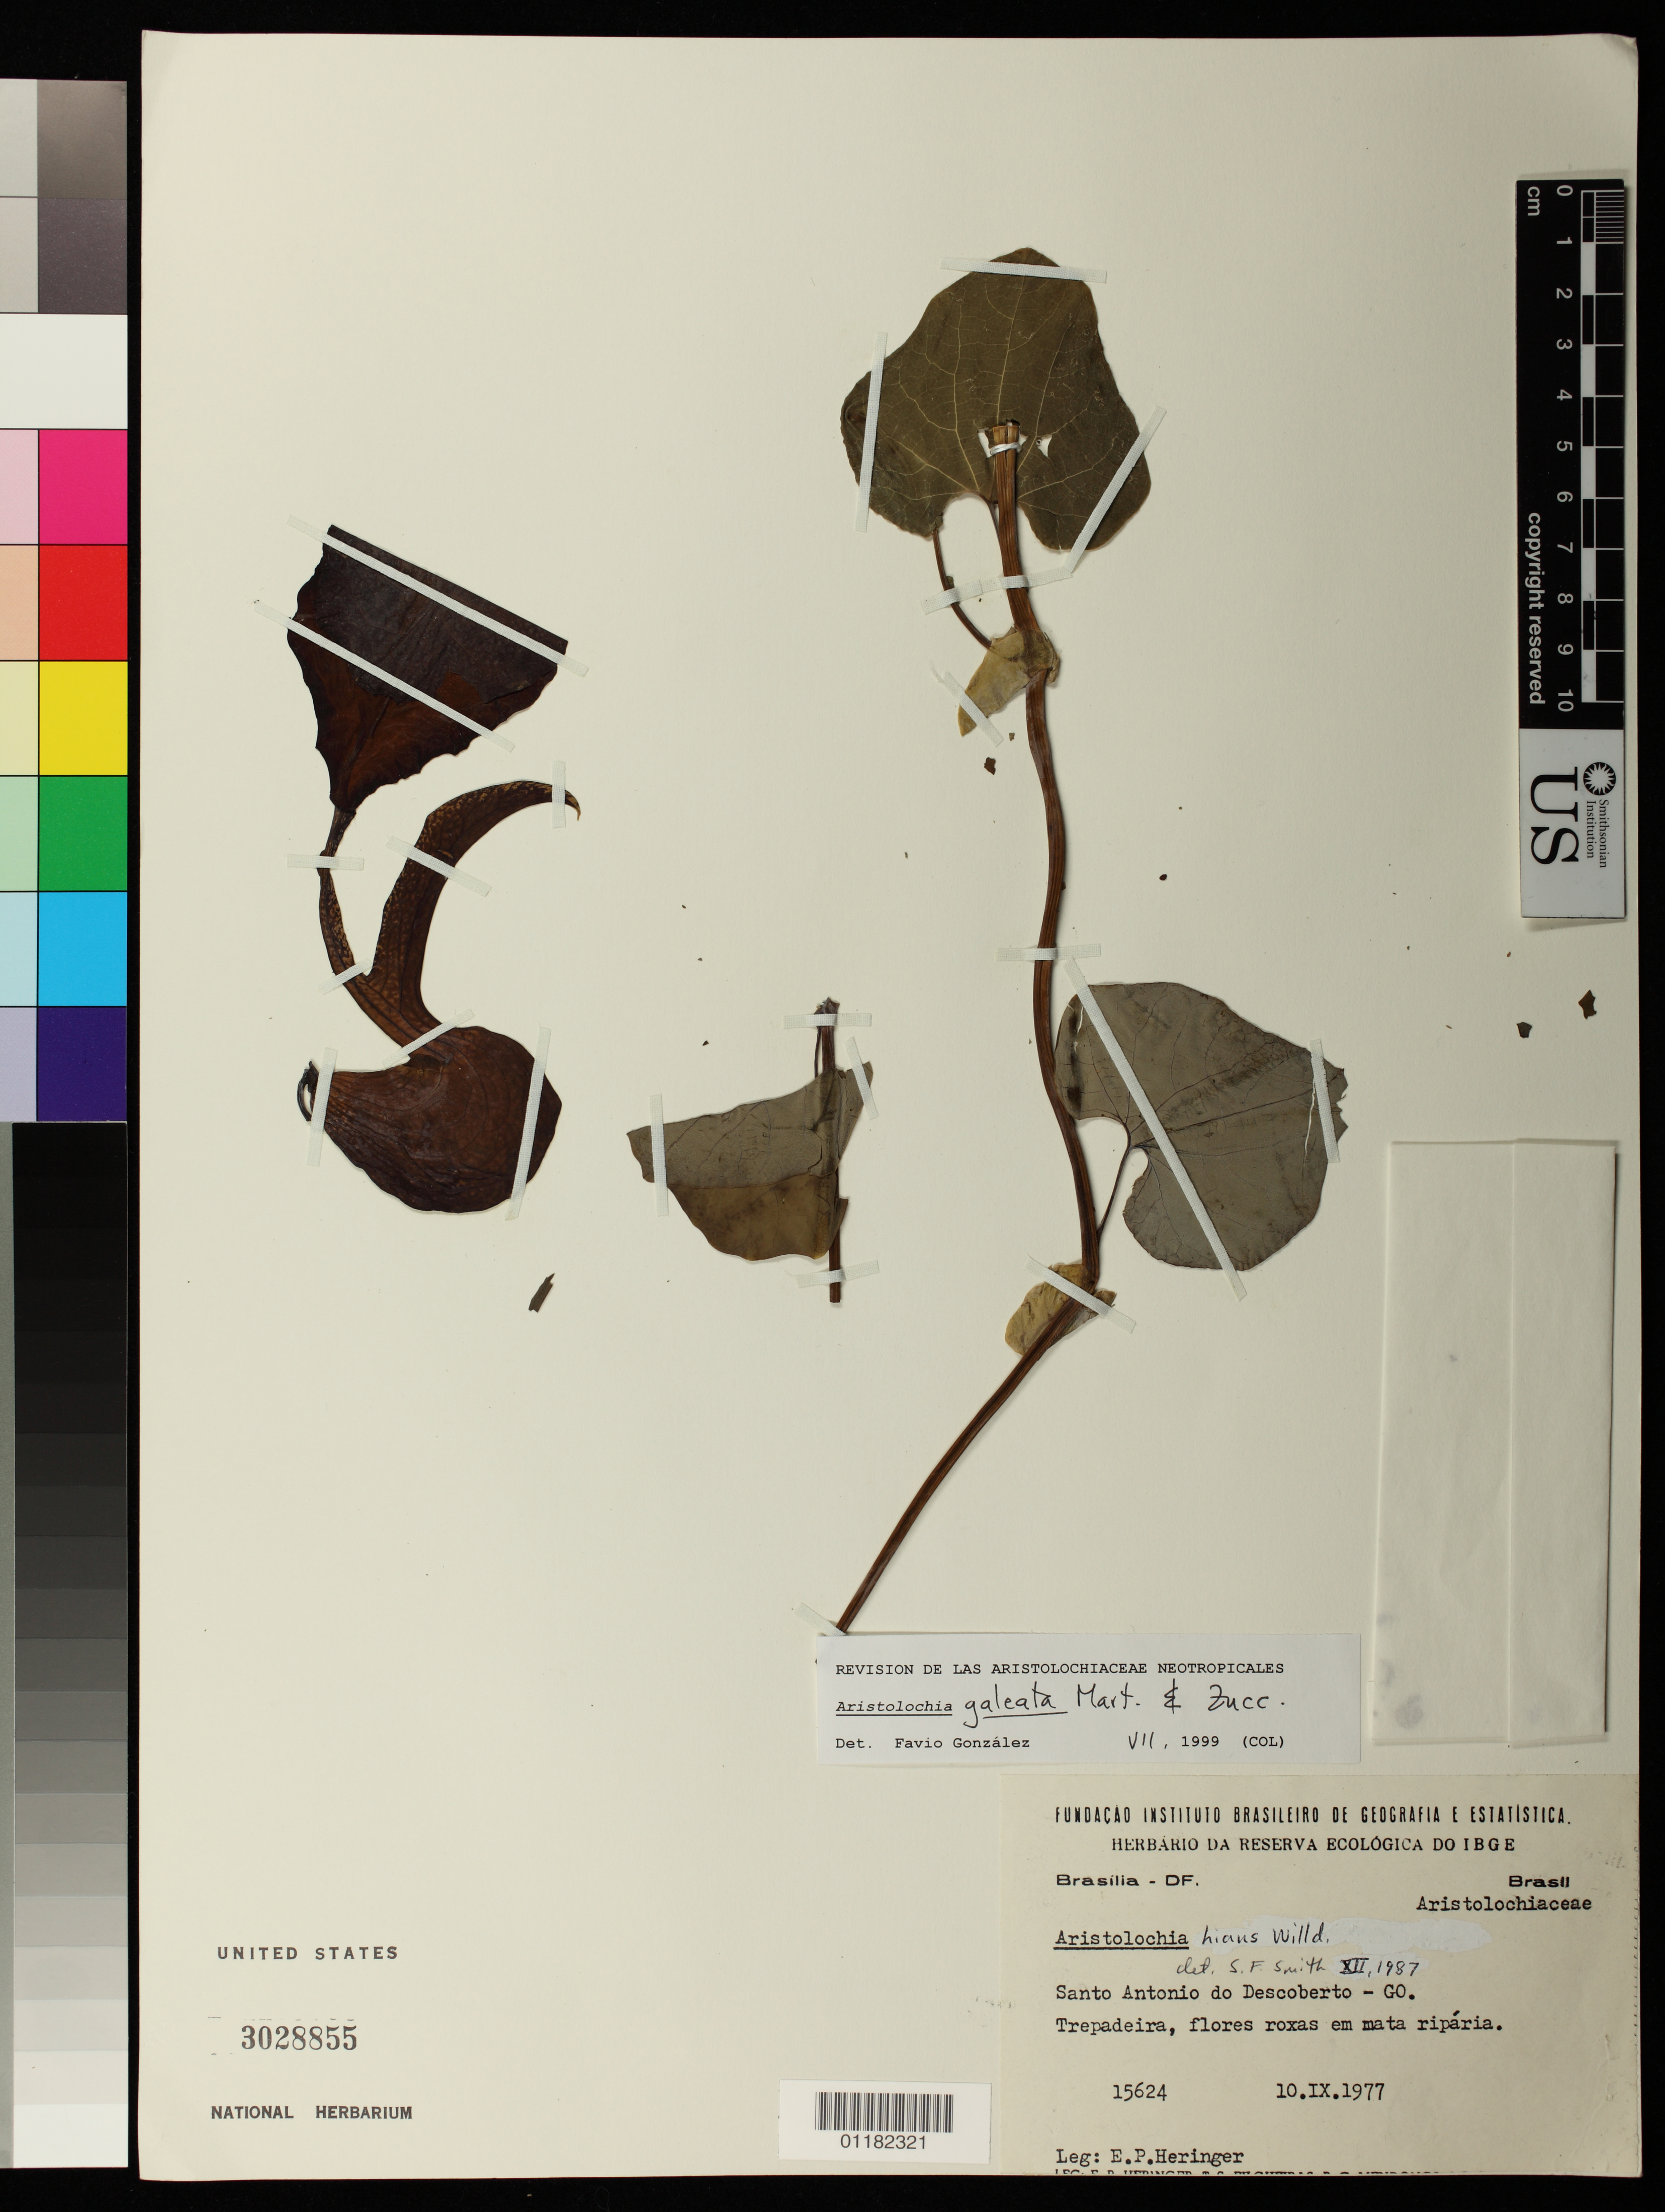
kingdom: Plantae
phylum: Tracheophyta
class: Magnoliopsida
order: Piperales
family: Aristolochiaceae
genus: Aristolochia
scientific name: Aristolochia galeata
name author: Moritzi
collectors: E. P. Heringer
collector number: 15624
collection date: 1977-09-10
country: Brazil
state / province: Goiás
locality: Santo Antonio do Descoberto - GO.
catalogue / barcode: US 3028855